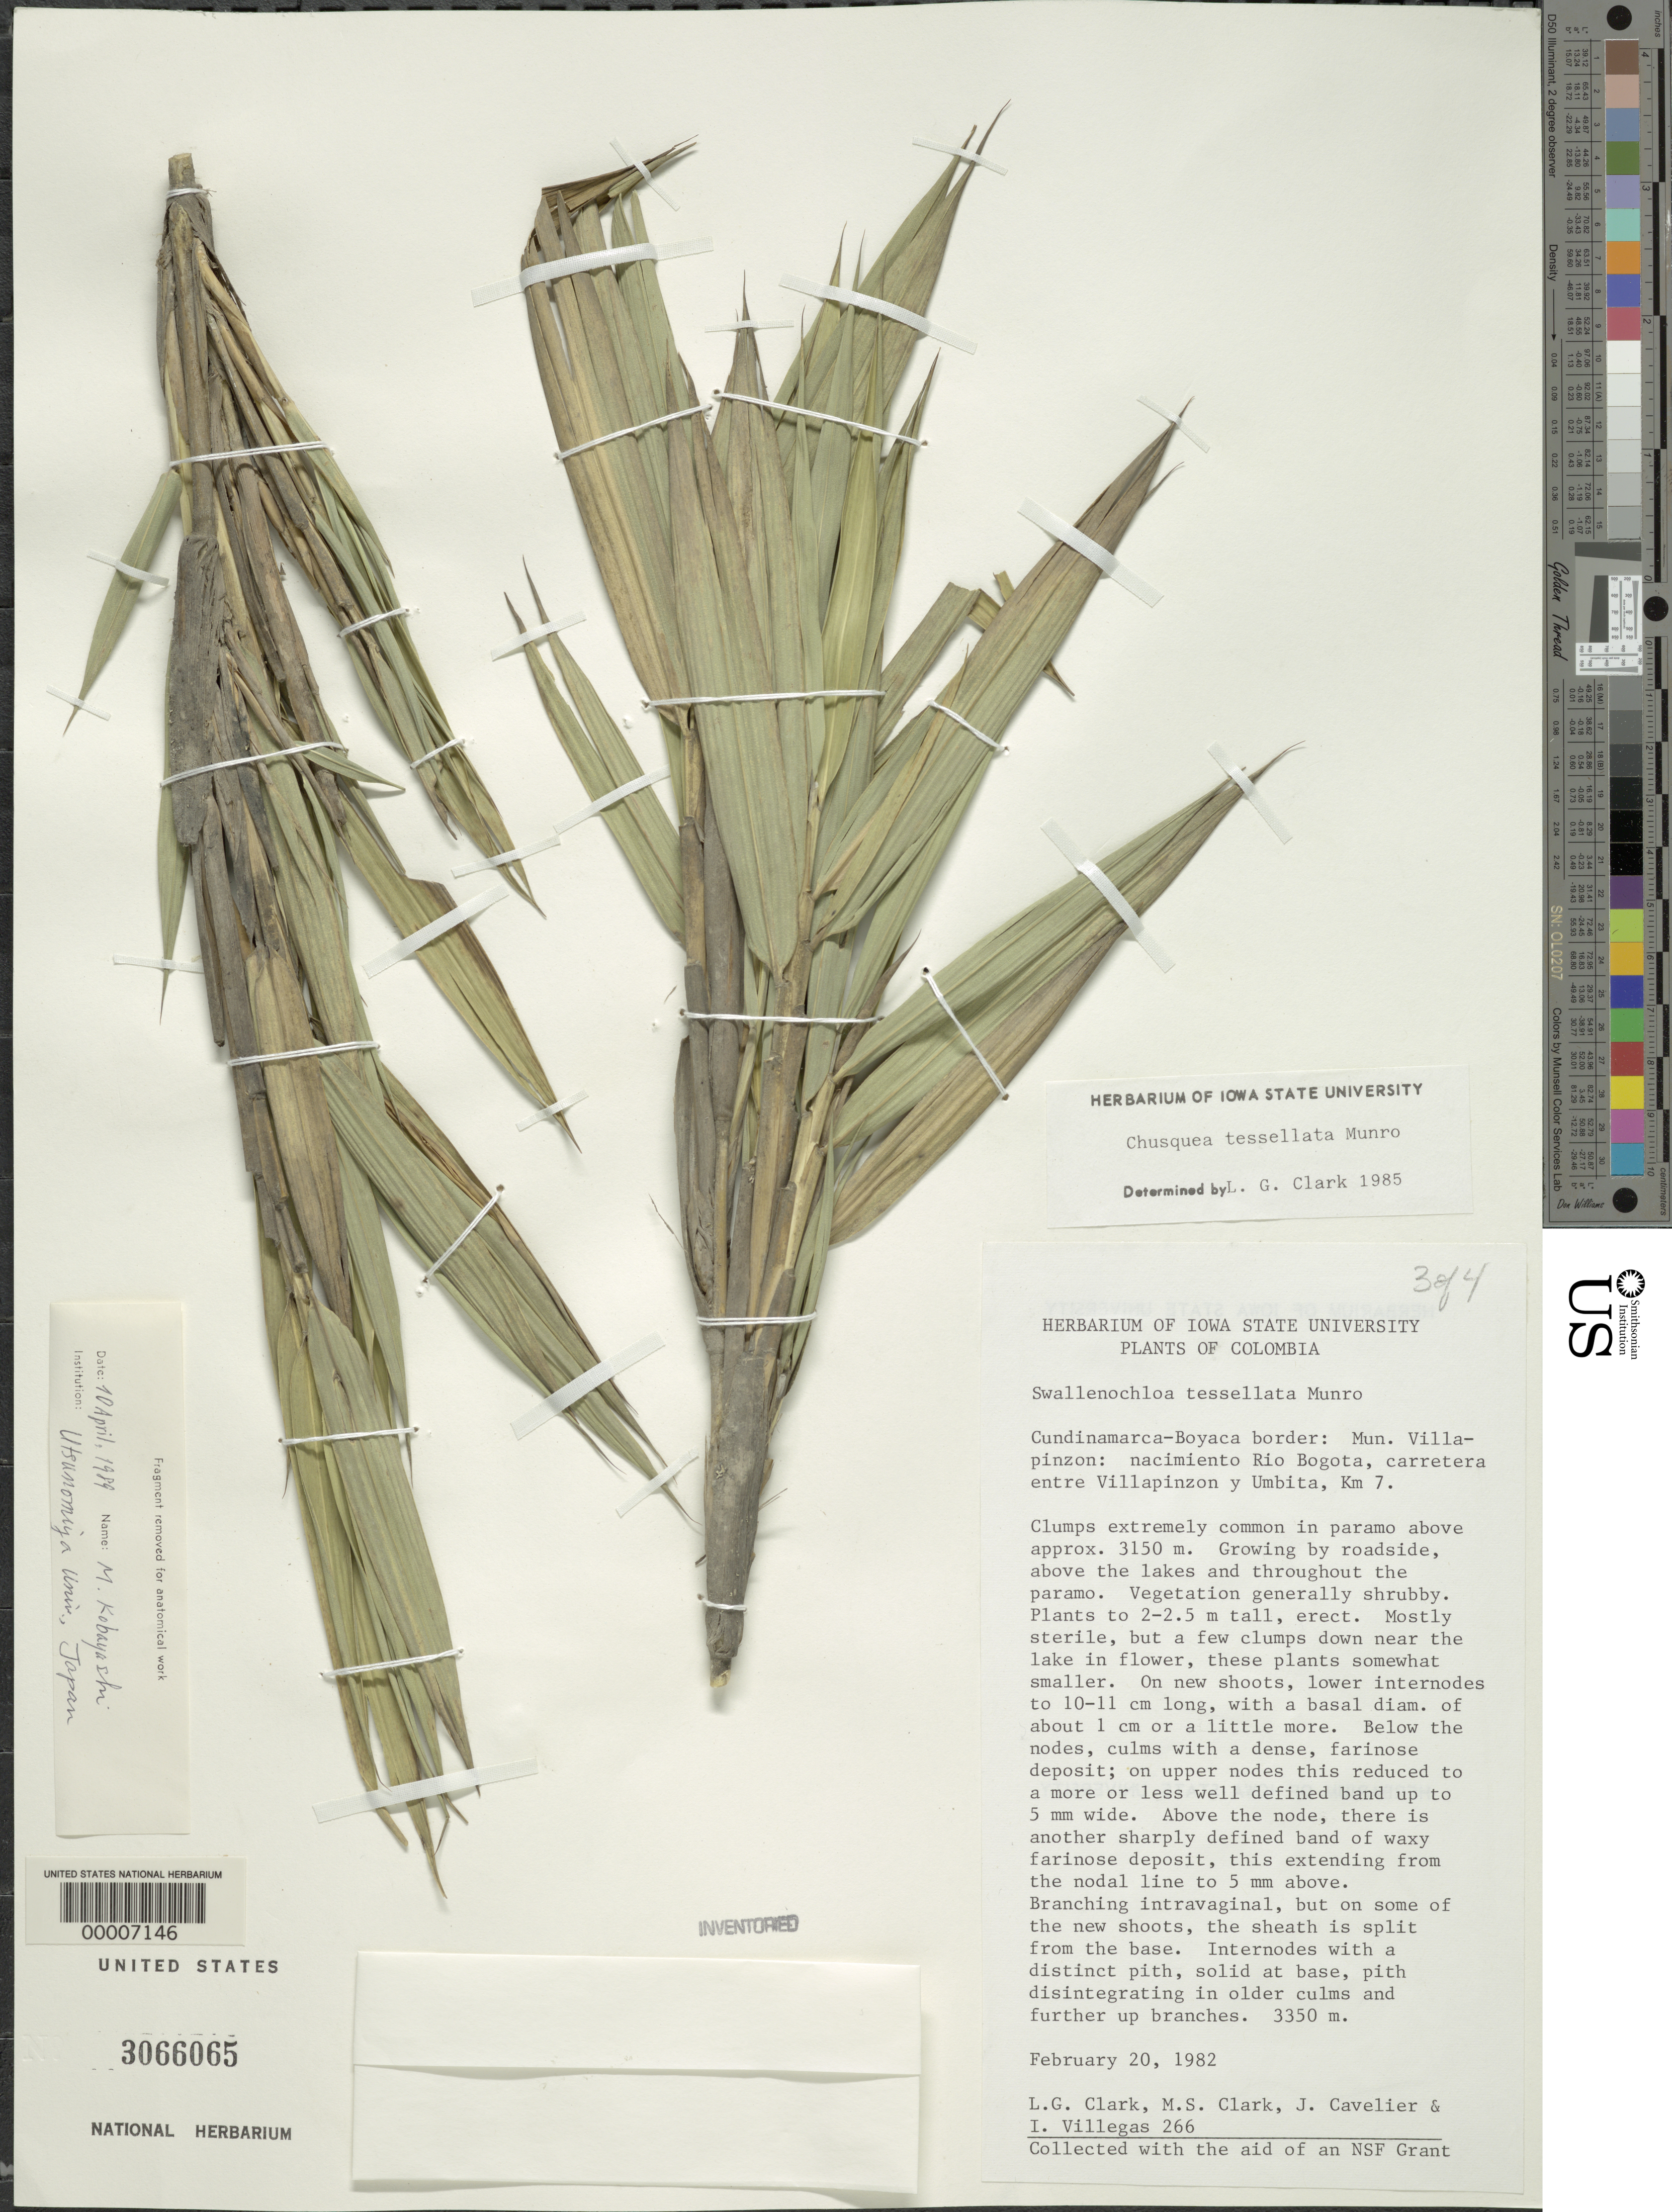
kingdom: Plantae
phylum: Tracheophyta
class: Liliopsida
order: Poales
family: Poaceae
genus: Chusquea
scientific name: Chusquea tessellata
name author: Munro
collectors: L. G. Clark, M. S. Clark, J. Cavelier & I. Villegas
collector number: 266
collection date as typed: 20 Feb 1982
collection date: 1982-02-20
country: Colombia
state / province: Boyacá / Cundinamarca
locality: Rio Bogota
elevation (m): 3350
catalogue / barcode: US 3066065